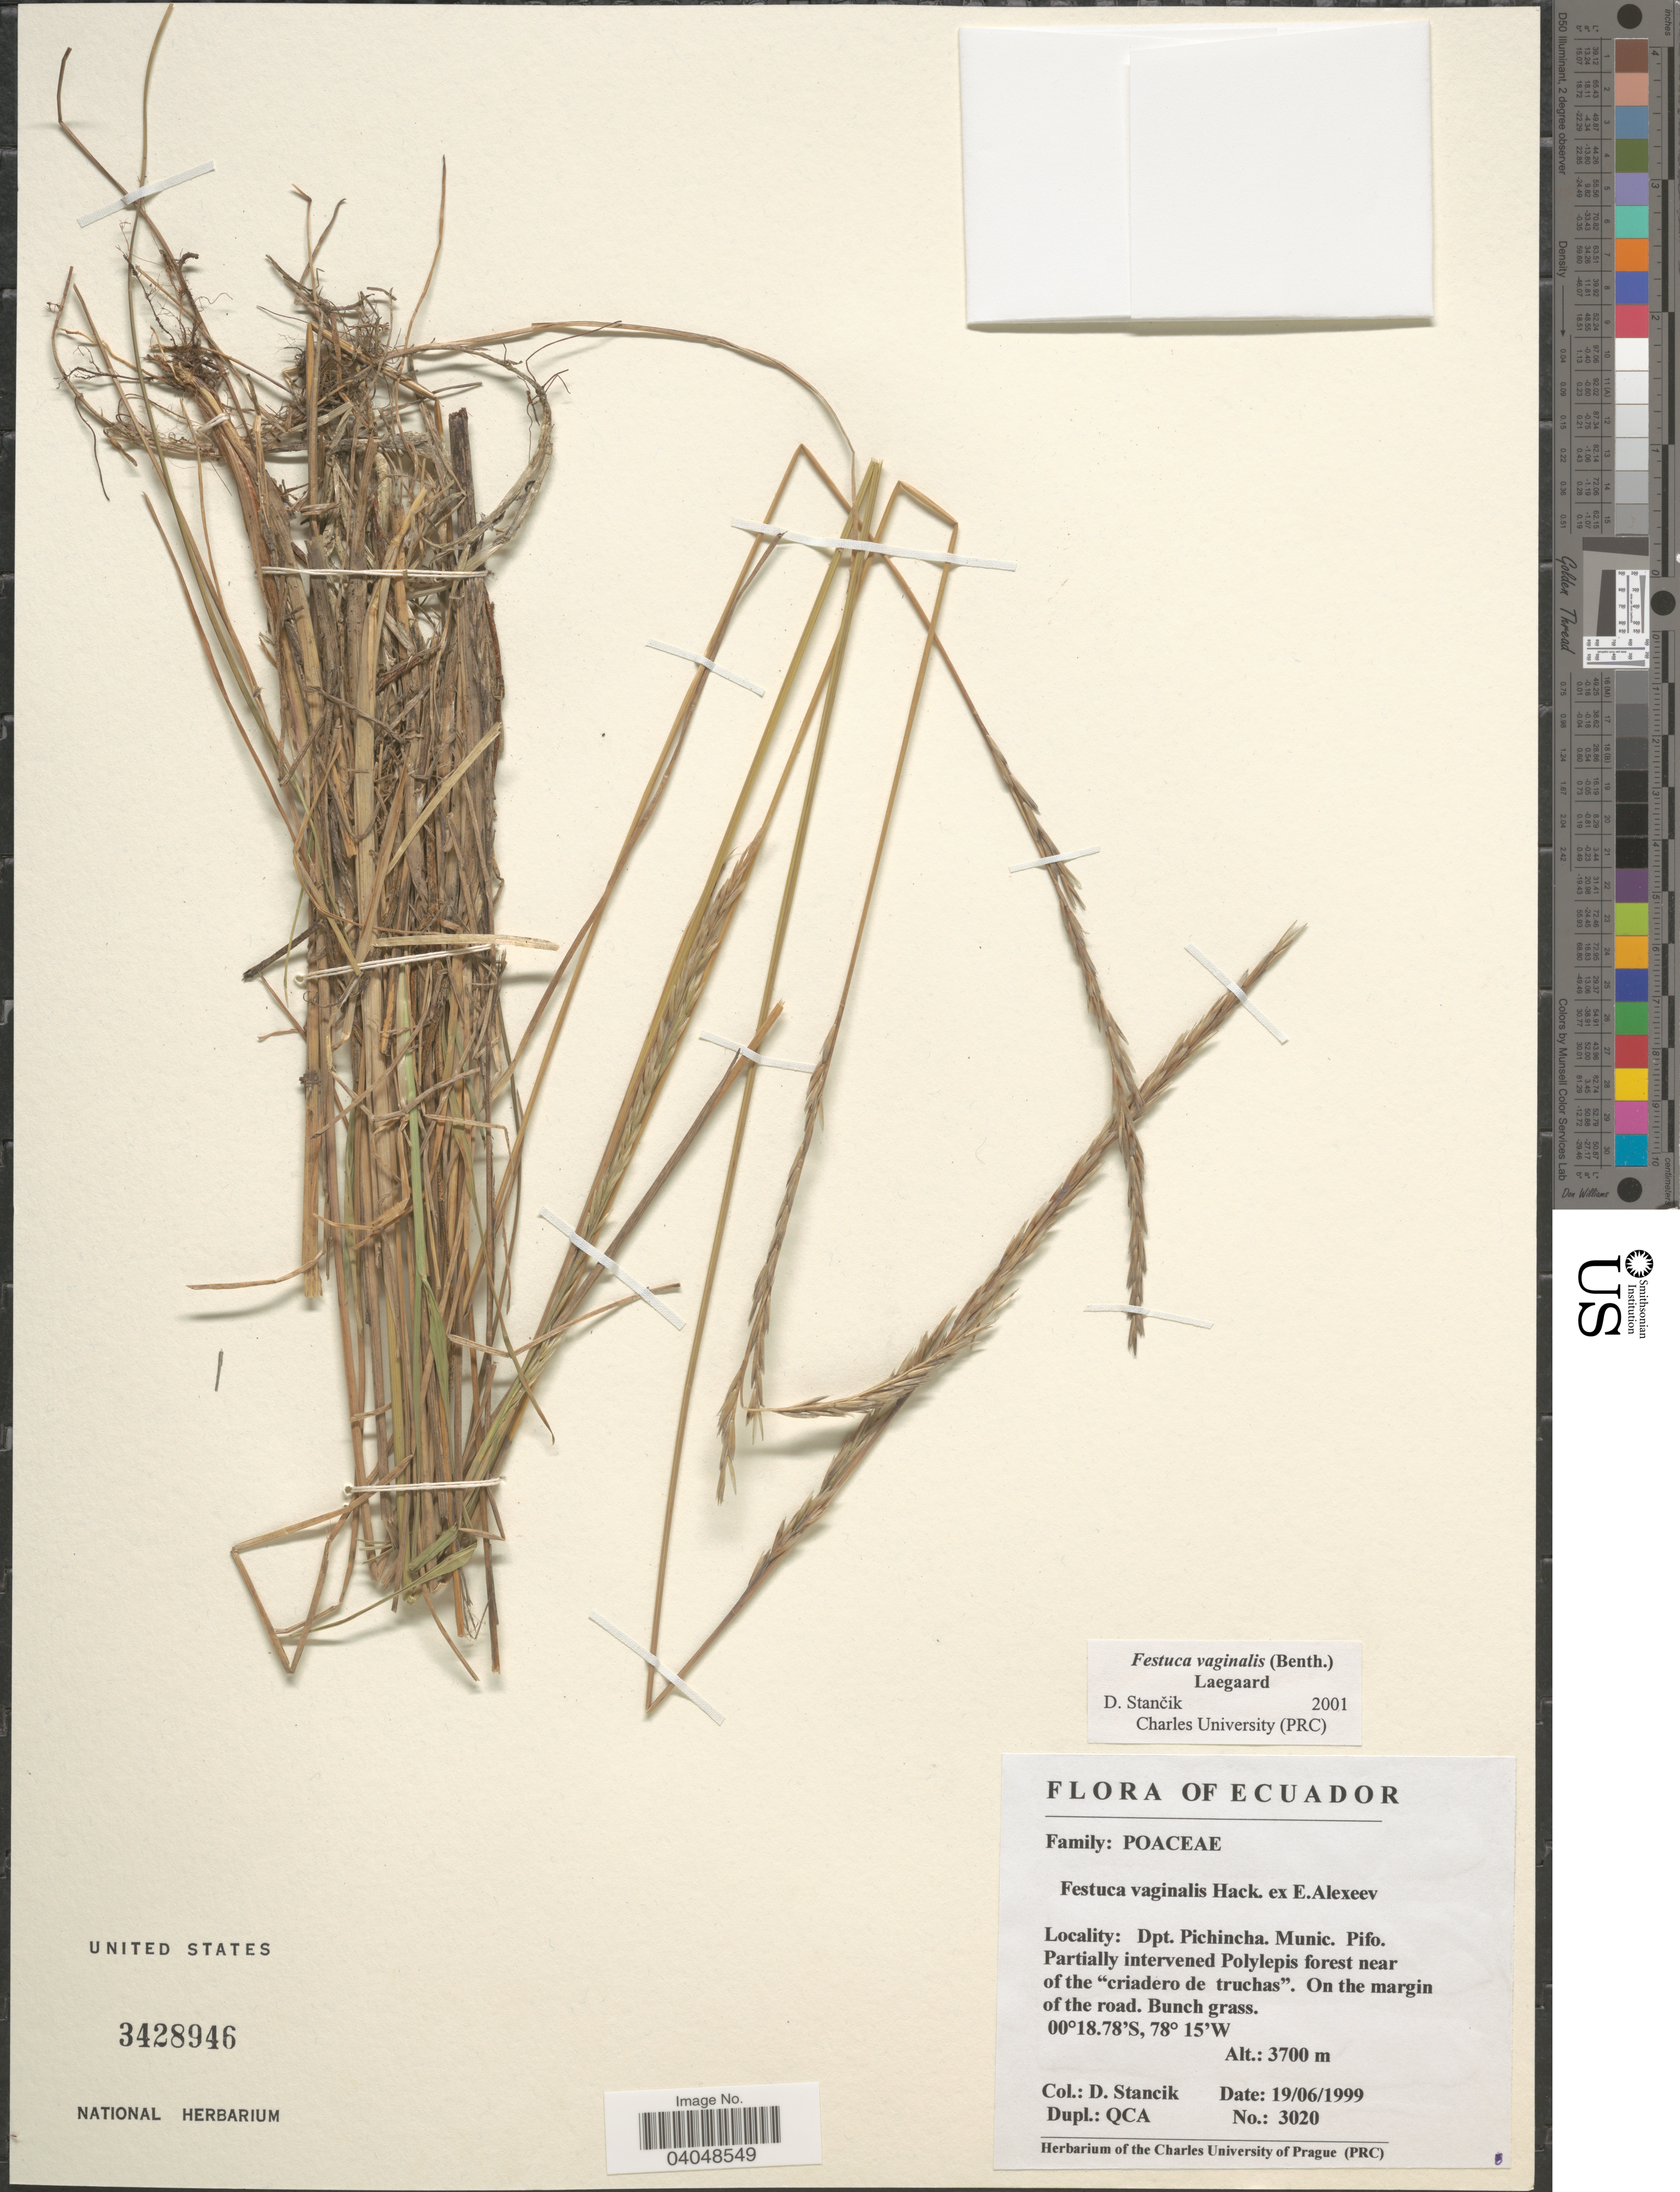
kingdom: Plantae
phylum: Tracheophyta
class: Liliopsida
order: Poales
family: Poaceae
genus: Festuca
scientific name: Festuca vaginalis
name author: (Benth.) Lægaard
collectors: D. Stancik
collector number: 3020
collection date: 1999-06-19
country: Ecuador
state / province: Pichincha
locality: Dpt. Pichincha. Munic. Pifo.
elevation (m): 3700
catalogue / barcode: US 3428946